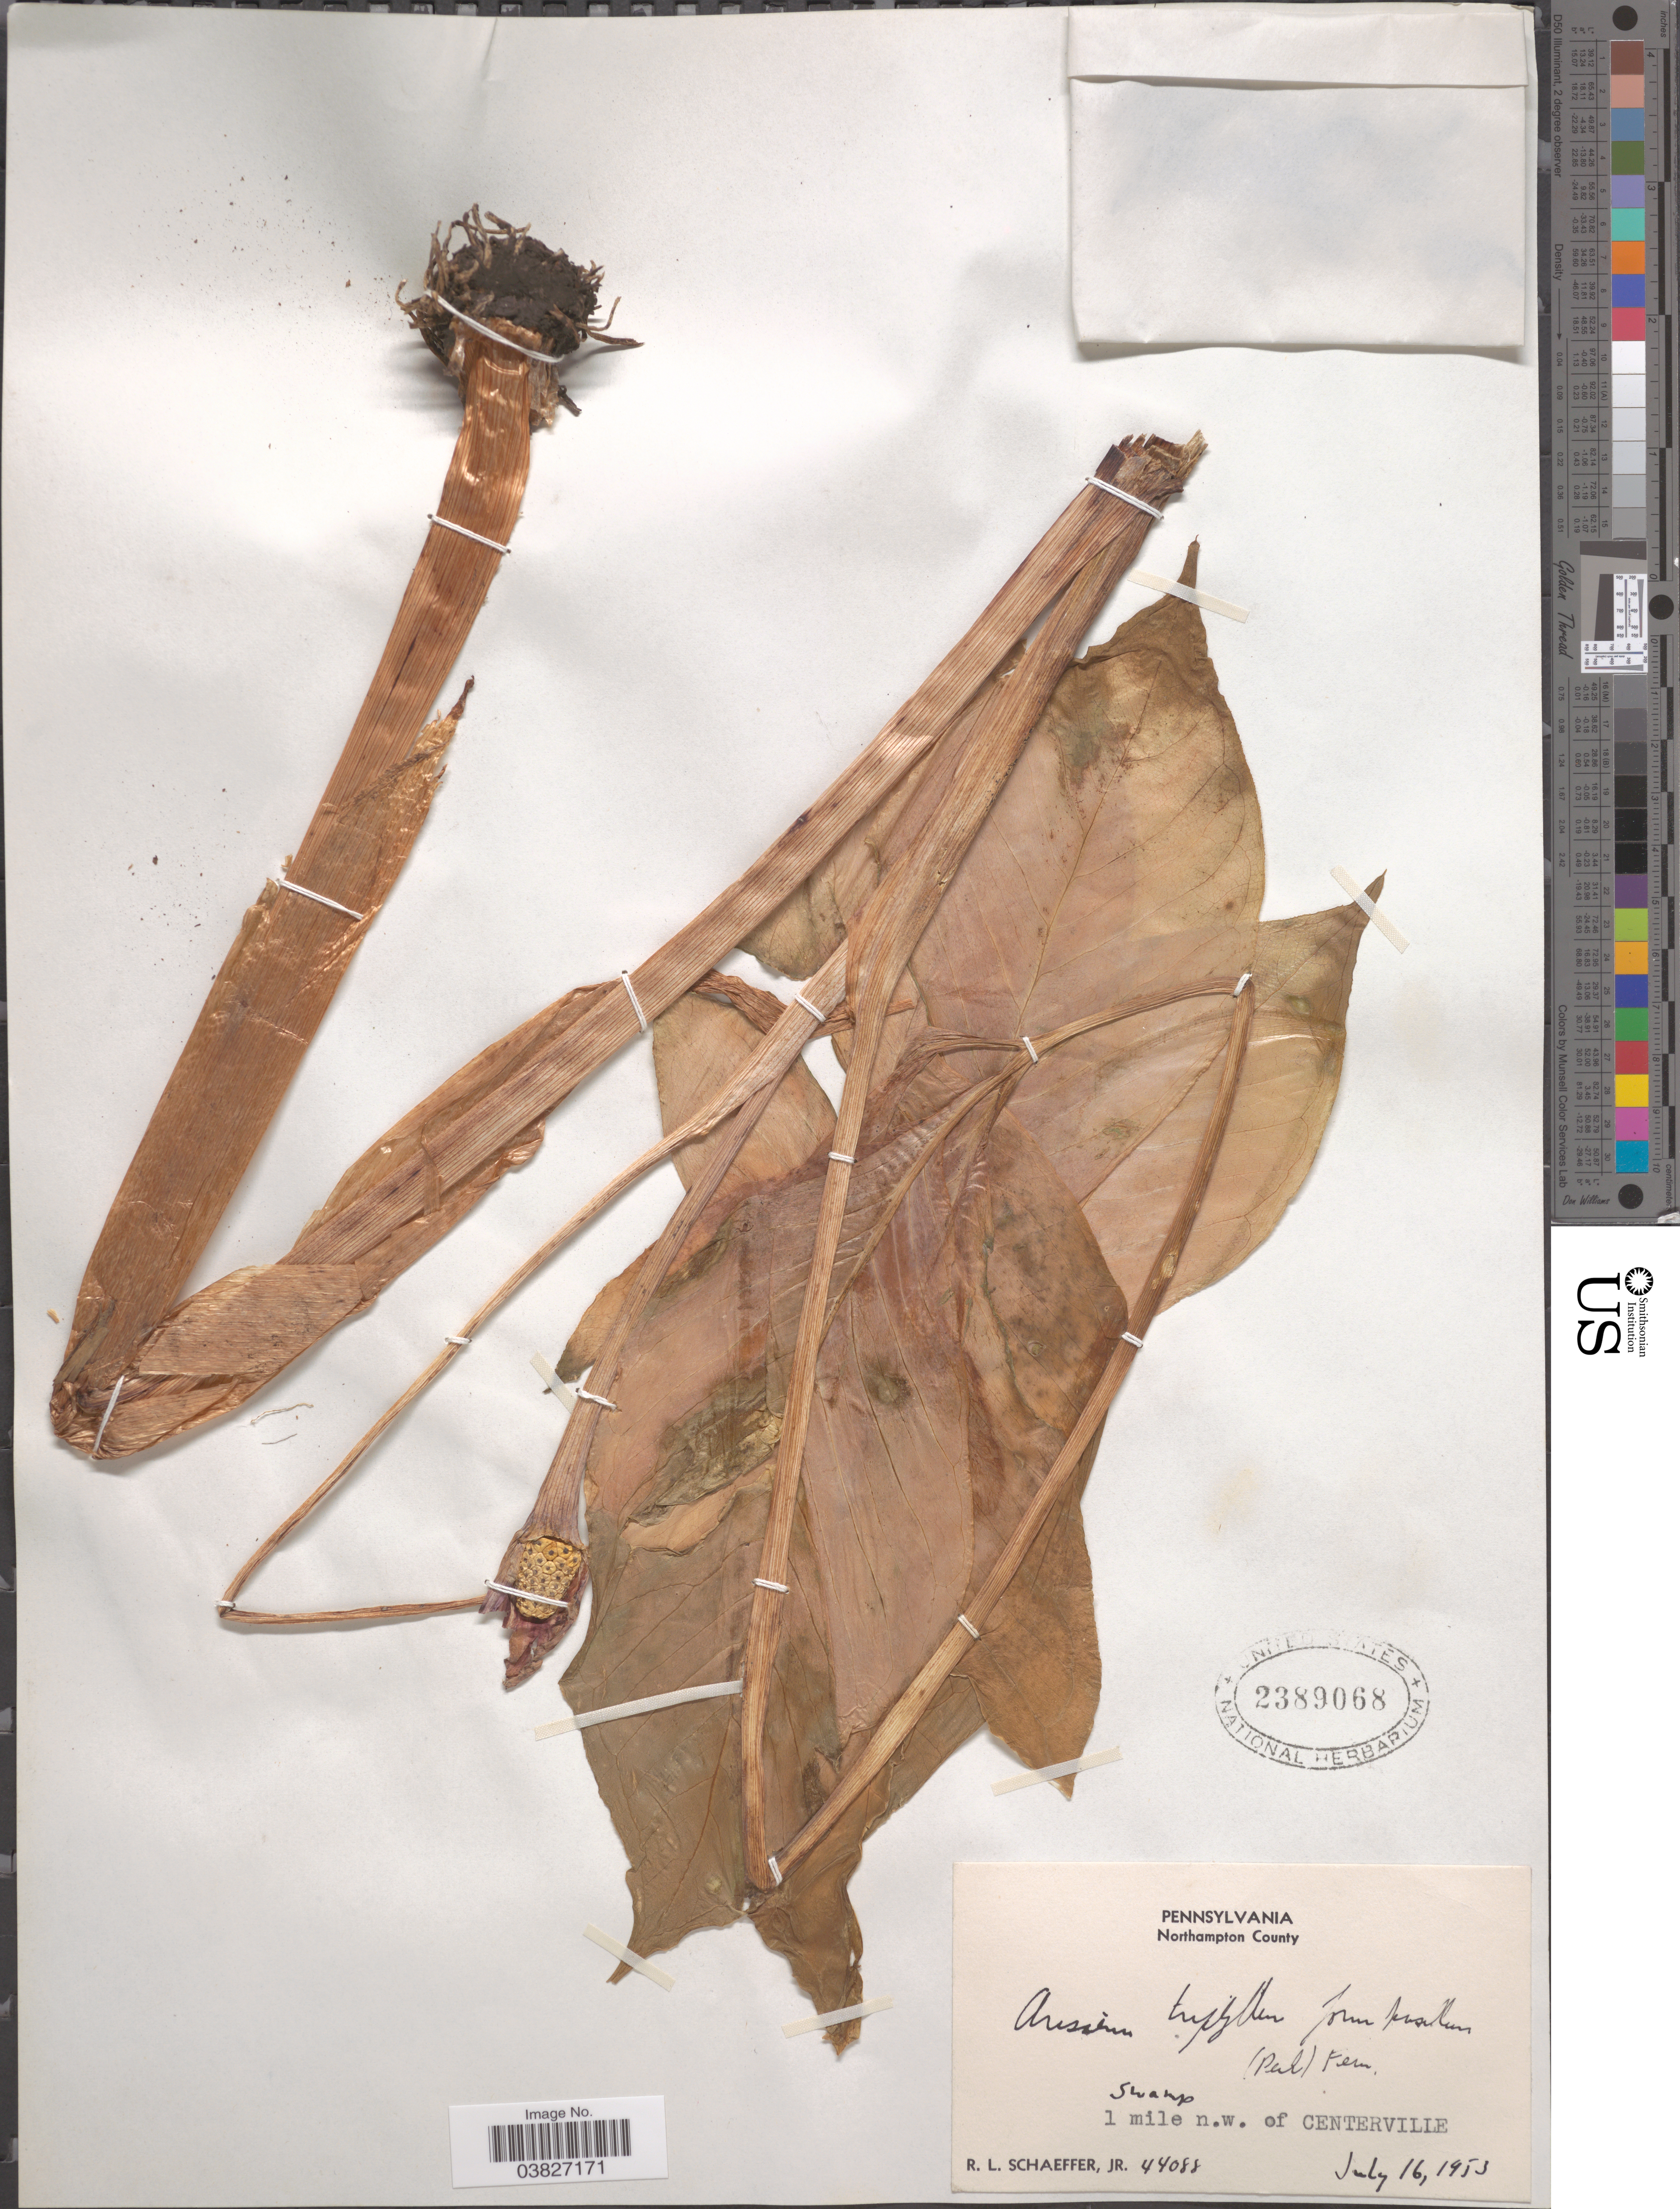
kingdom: Plantae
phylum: Tracheophyta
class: Liliopsida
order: Alismatales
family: Araceae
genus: Arisaema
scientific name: Arisaema triphyllum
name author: (L.) Schott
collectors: R. L. Schaeffer Jr.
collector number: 44088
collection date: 1953-07-16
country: United States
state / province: Pennsylvania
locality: Northampton County. 1 mile n.w. of Centerville.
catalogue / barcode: US 2389068